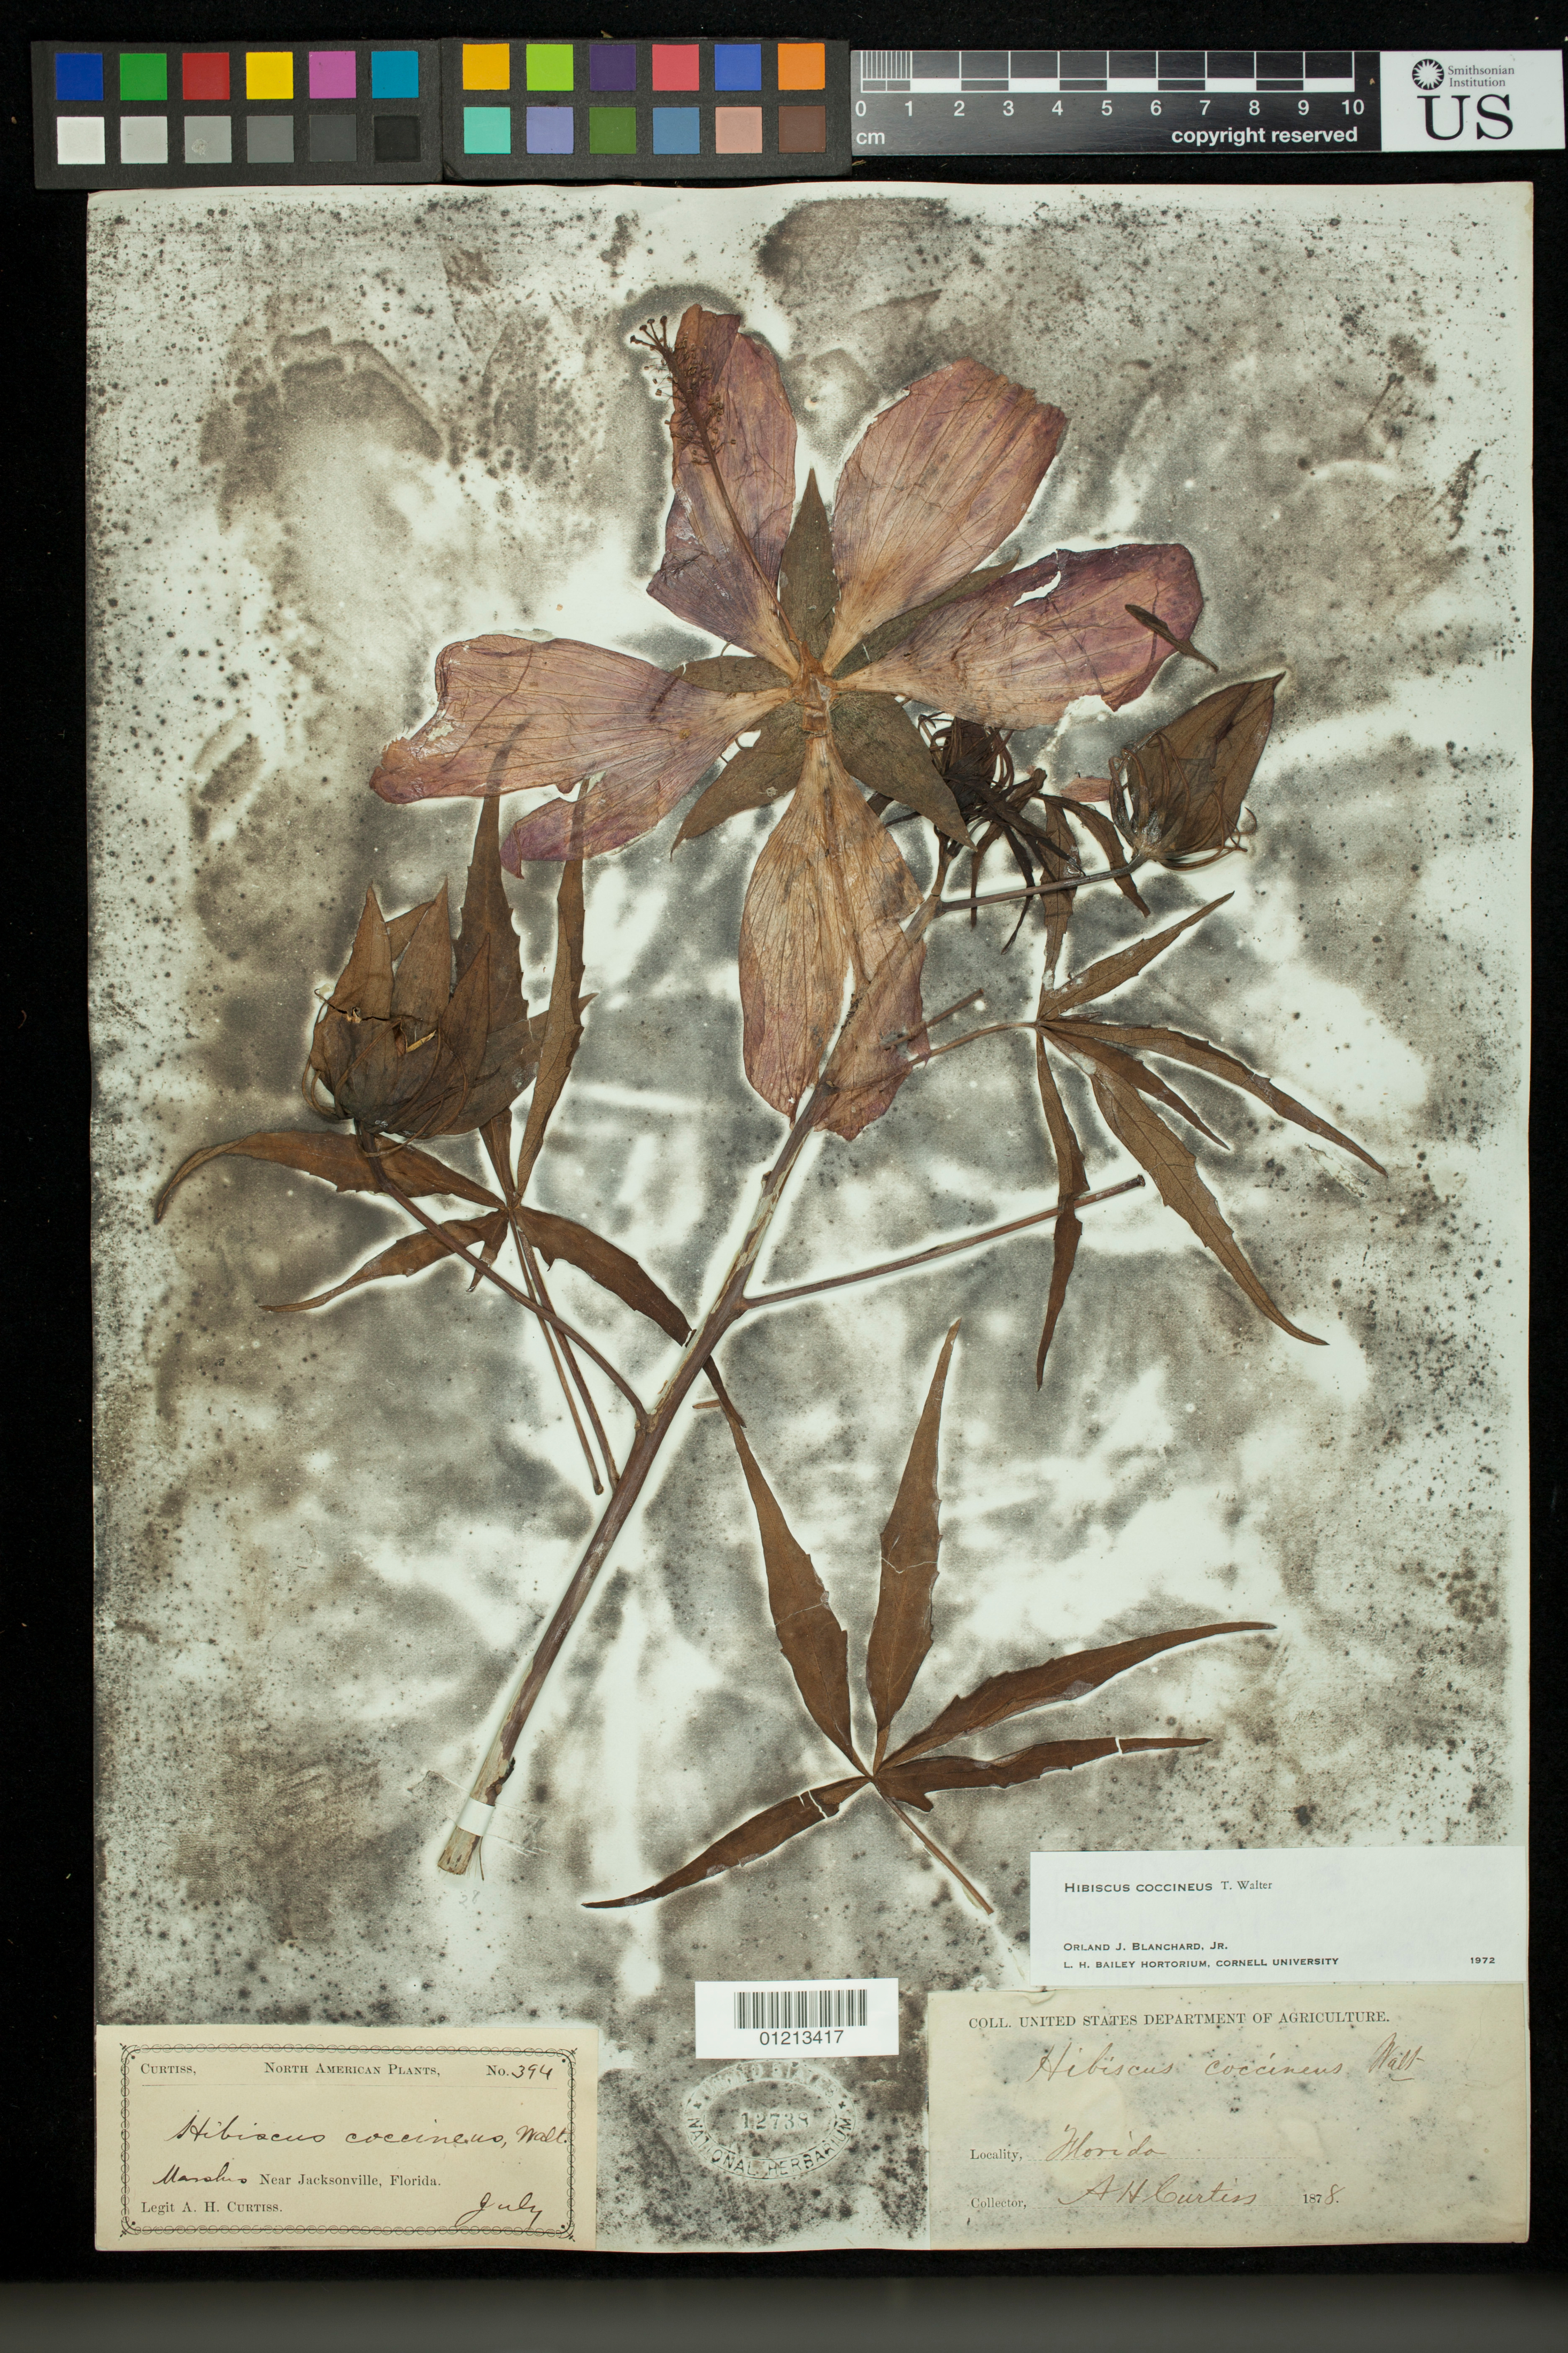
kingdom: Plantae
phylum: Tracheophyta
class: Magnoliopsida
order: Malvales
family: Malvaceae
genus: Hibiscus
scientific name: Hibiscus coccineus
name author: Walter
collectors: A. H. Curtiss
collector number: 394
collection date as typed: Jul 1878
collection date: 1878-07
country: United States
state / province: Florida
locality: Marshes, near Jacksonville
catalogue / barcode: US 12738